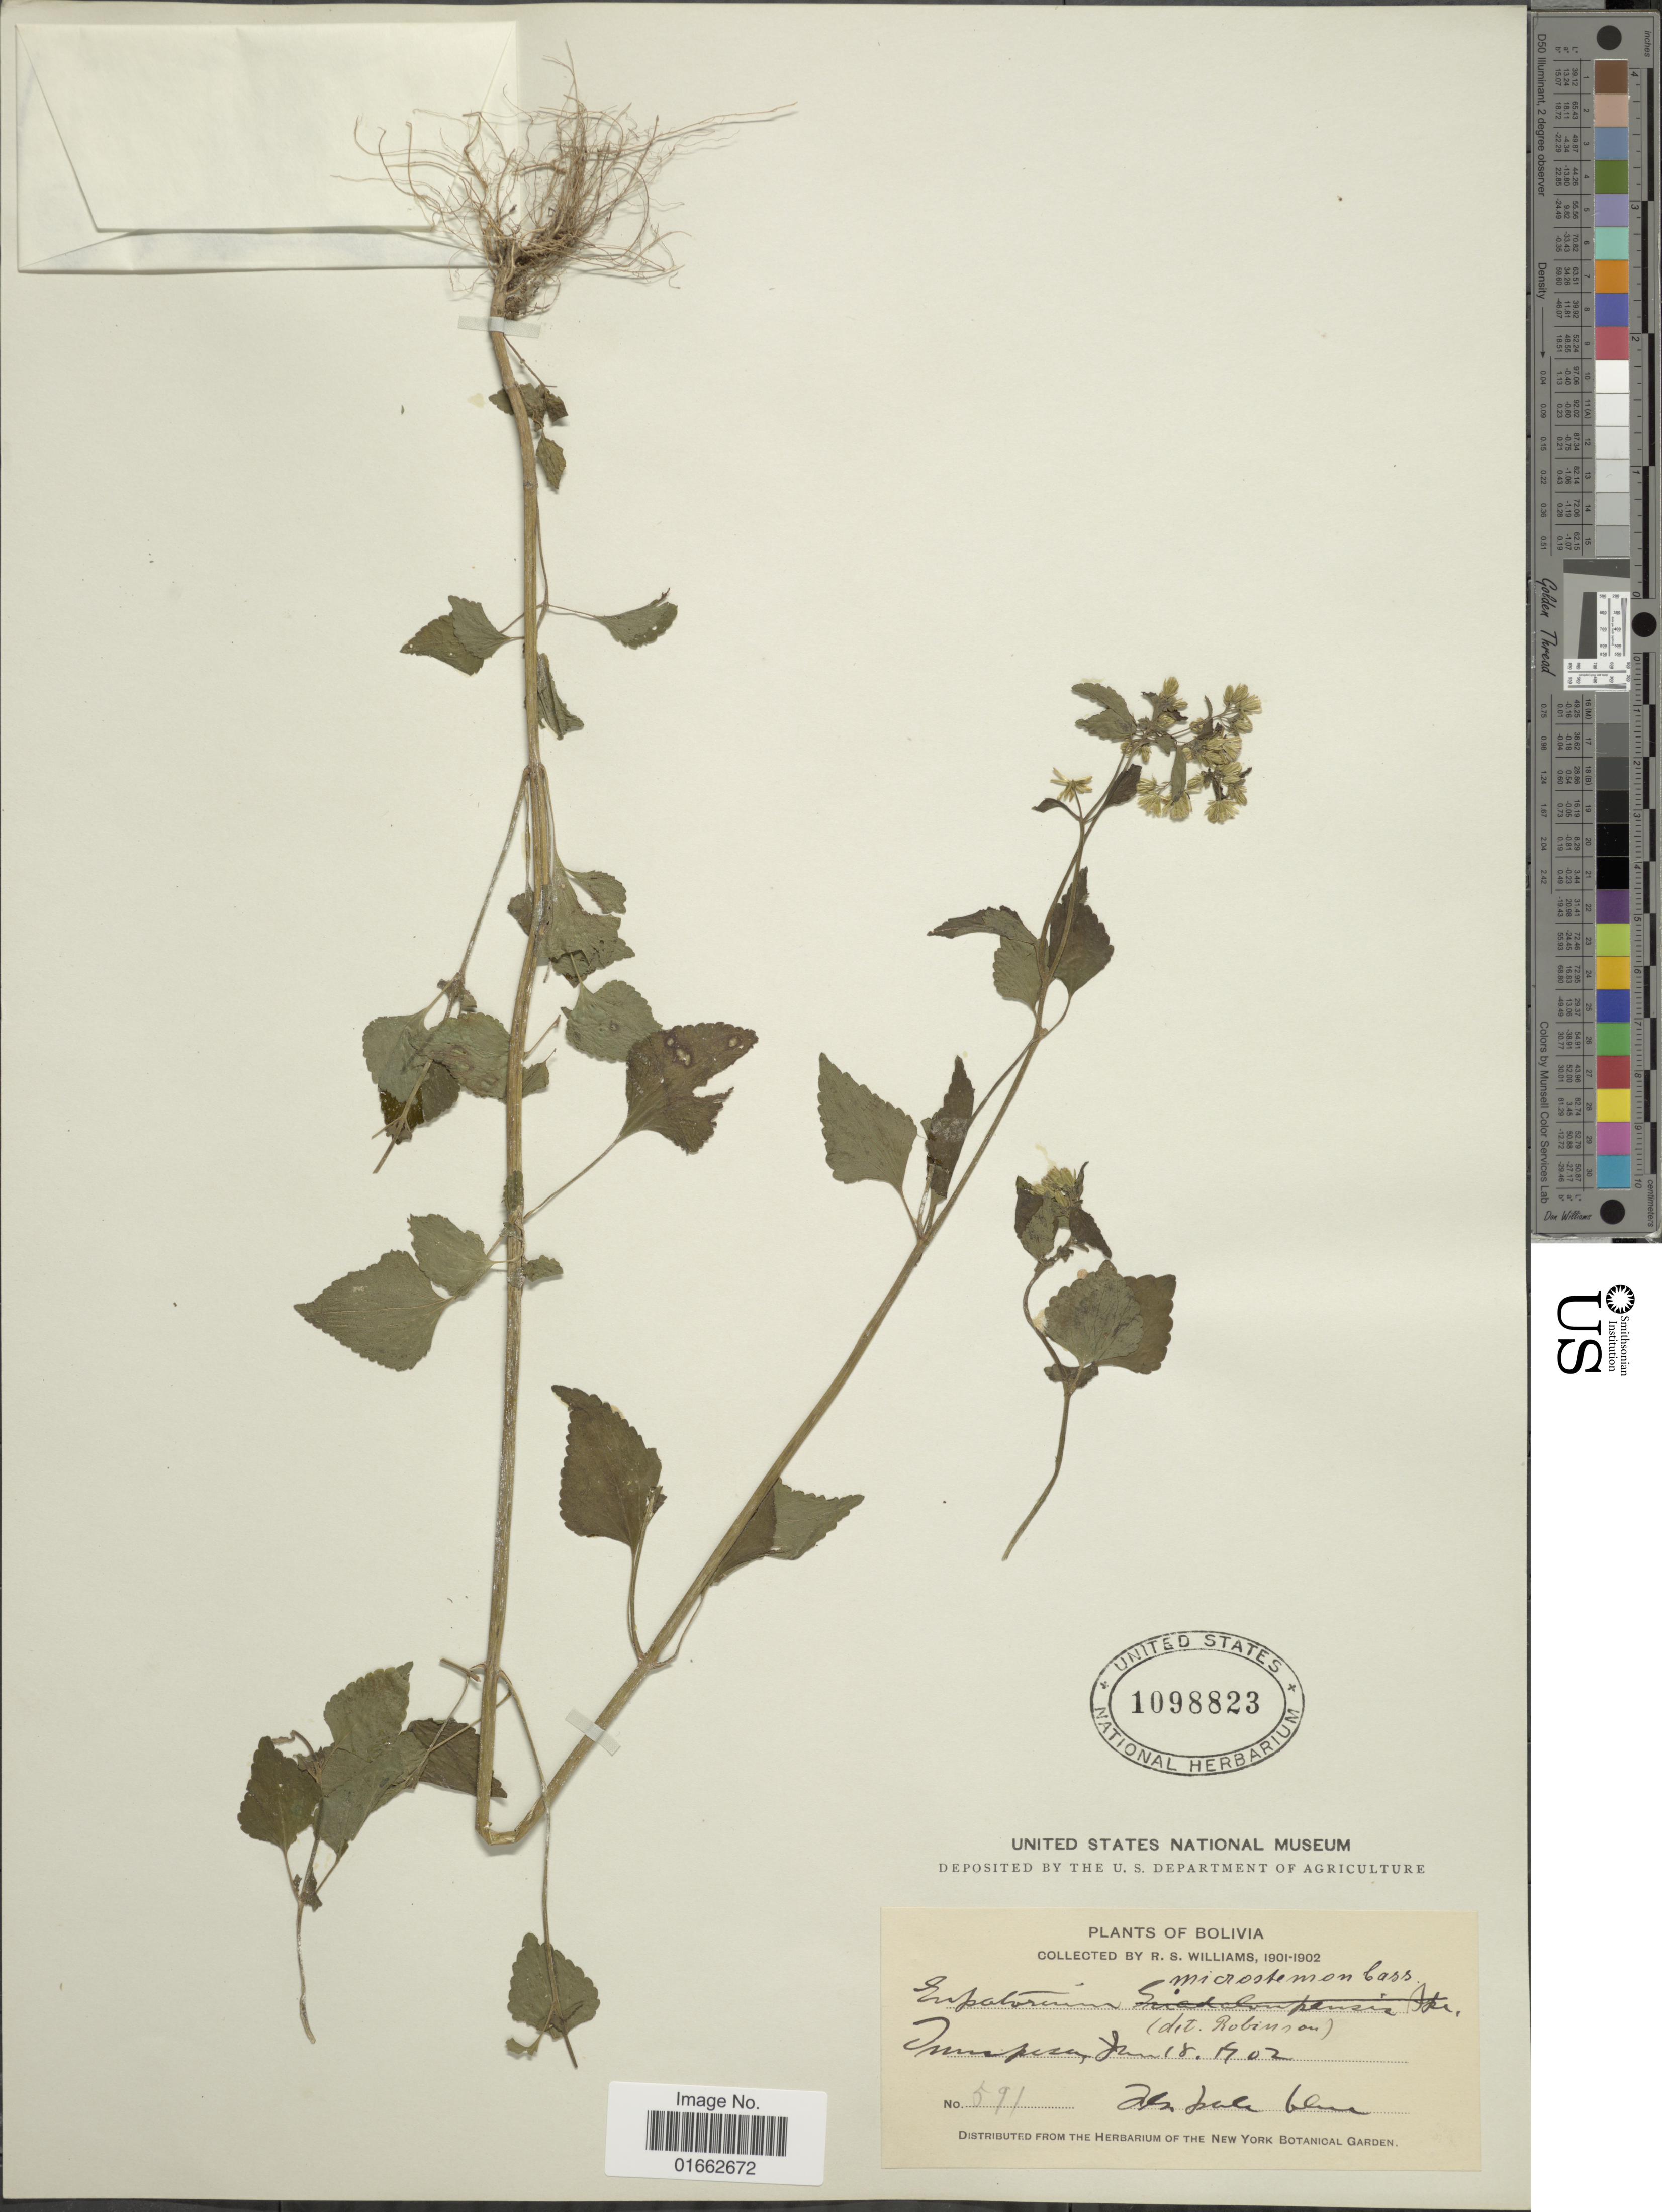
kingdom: Plantae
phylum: Tracheophyta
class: Magnoliopsida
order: Asterales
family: Asteraceae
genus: Fleischmannia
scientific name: Fleischmannia microstemon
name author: (Cass.) R.M. King & H. Rob.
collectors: R. S. Williams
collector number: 591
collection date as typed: Jan. 18, 1902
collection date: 1902-01-18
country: Bolivia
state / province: La Paz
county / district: Iturralde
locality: Tumupasa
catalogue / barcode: US 1098823